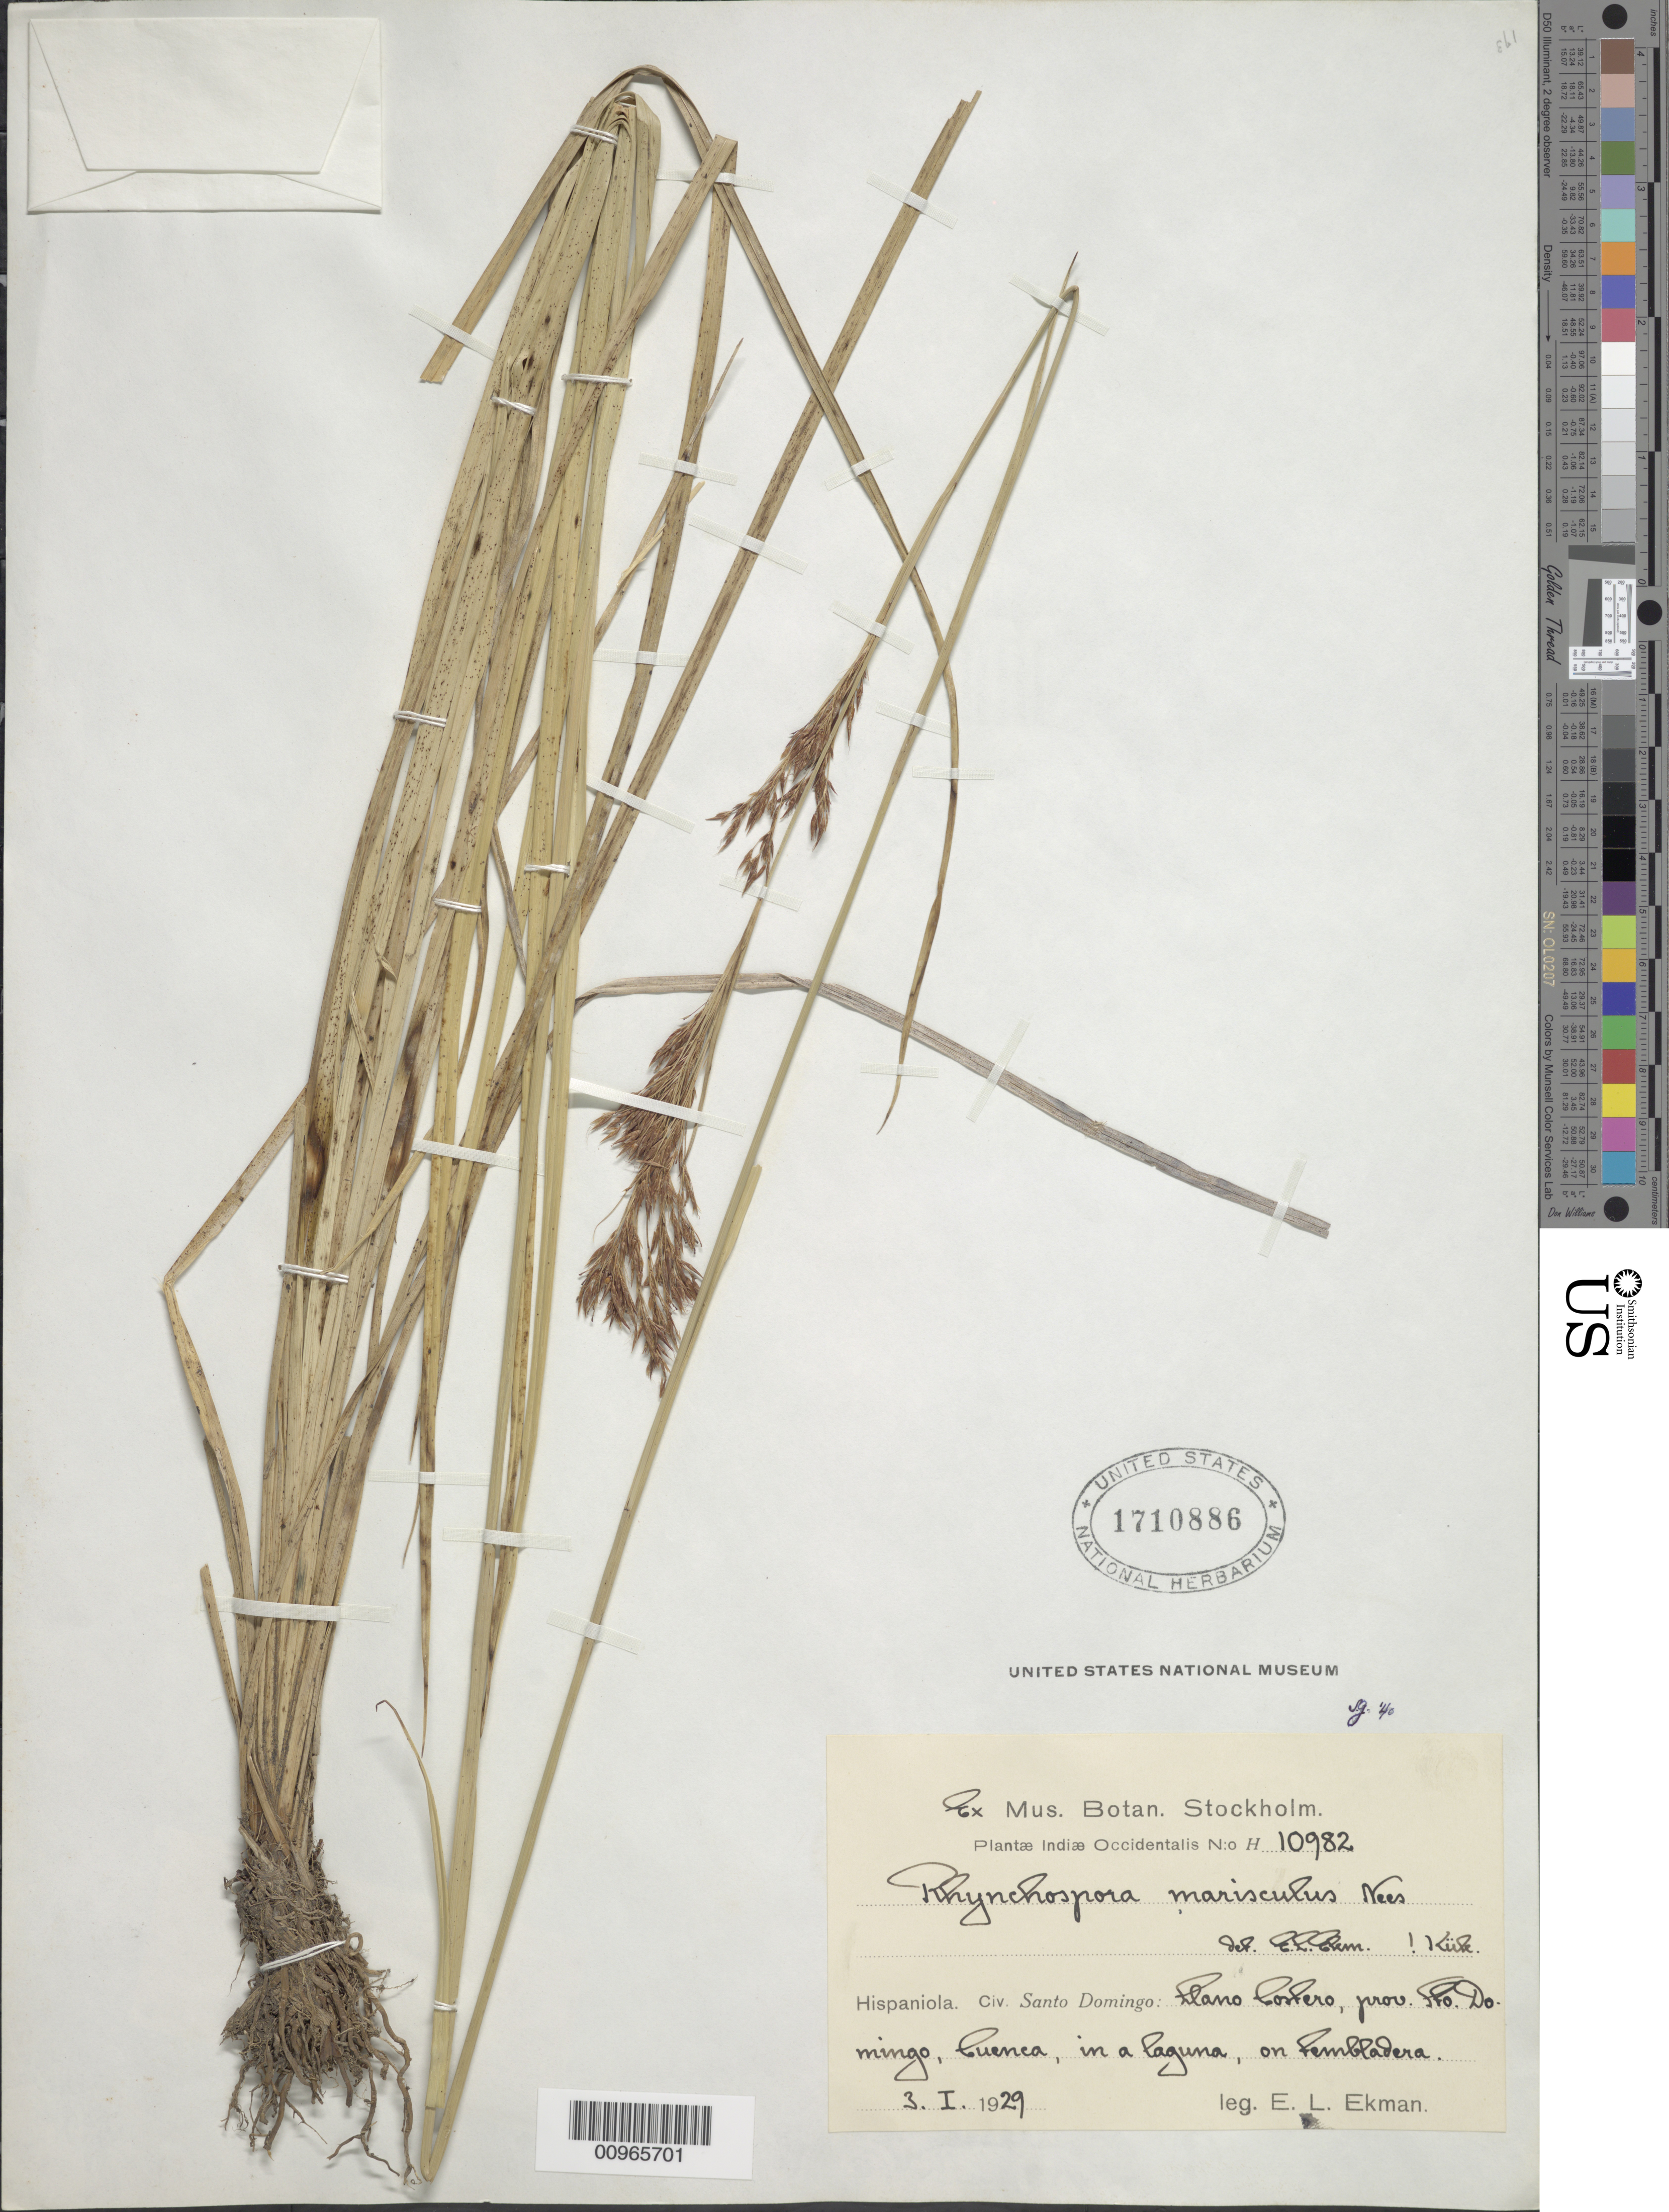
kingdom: Plantae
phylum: Tracheophyta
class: Liliopsida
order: Poales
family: Cyperaceae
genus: Rhynchospora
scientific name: Rhynchospora marisculus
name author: Lindl. & Nees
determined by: Gale, S.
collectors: E. L. Ekman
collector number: H 10982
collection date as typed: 03 Jan 1929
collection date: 1929-01-03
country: Dominican Republic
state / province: Santo Domingo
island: Hispaniola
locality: Llano Costero, Cuenca, in a lagoon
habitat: In a lagoon on a tremladera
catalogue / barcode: US 1710886